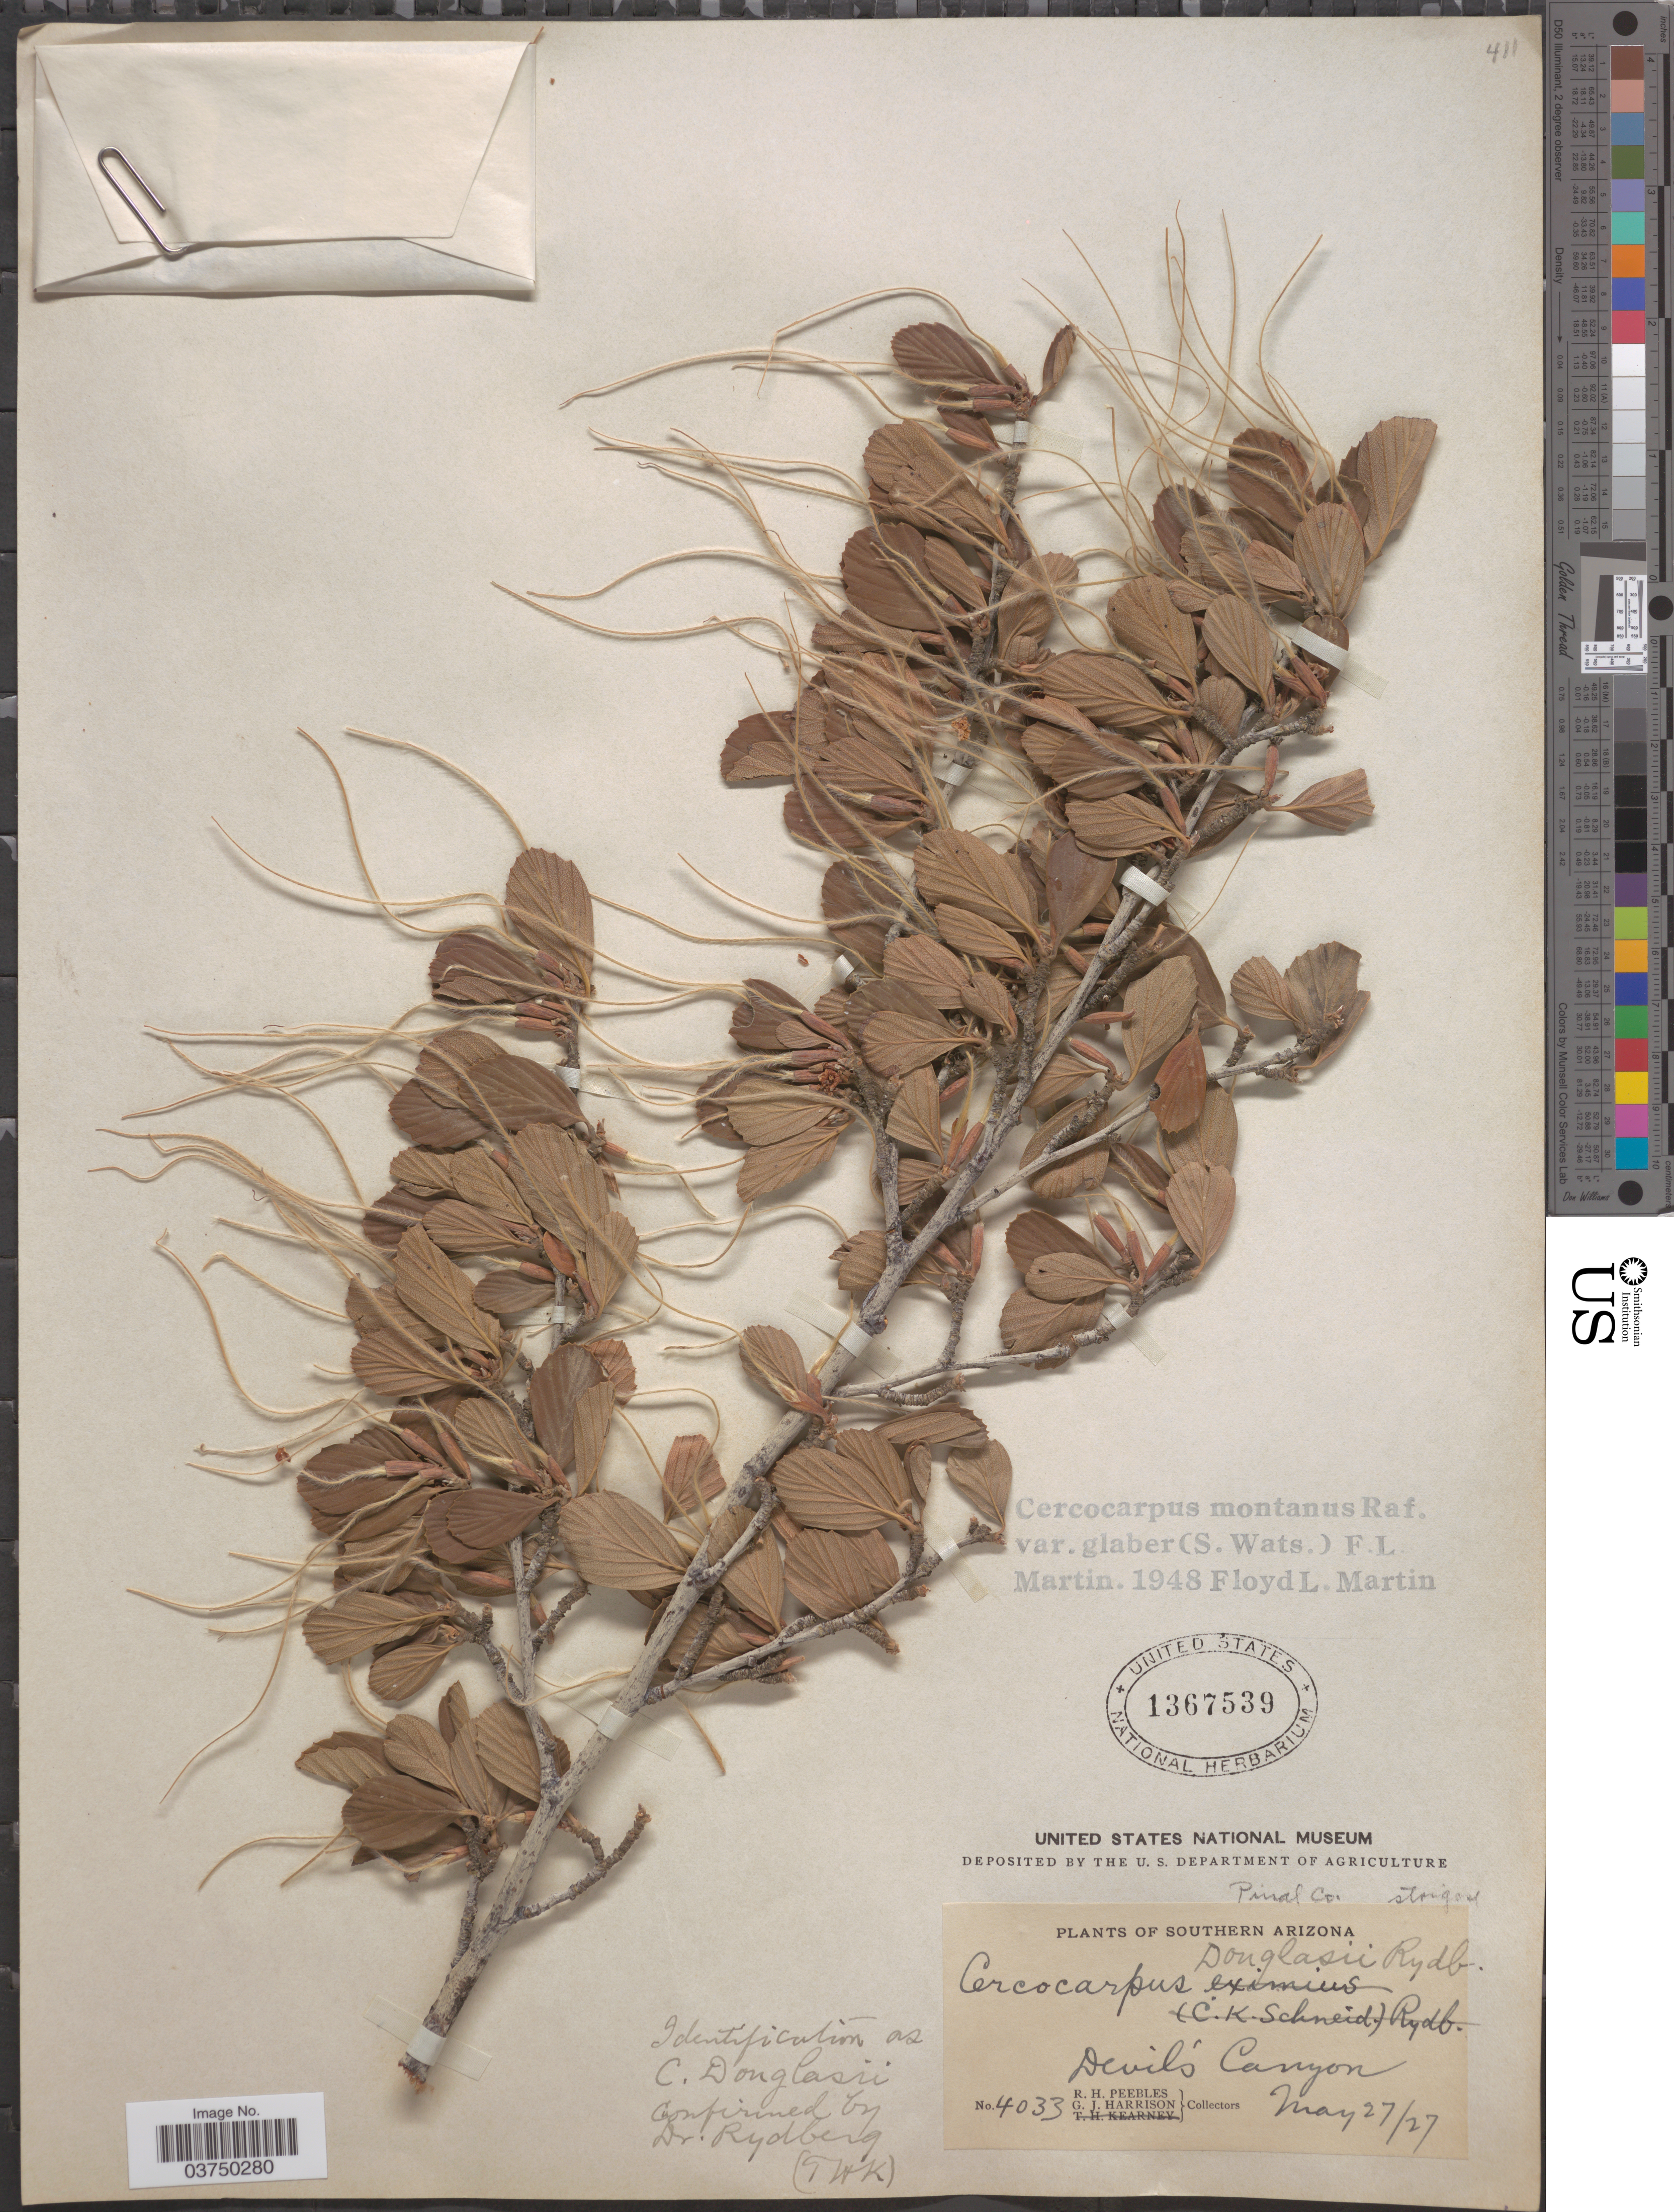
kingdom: Plantae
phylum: Tracheophyta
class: Magnoliopsida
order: Rosales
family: Rosaceae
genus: Cercocarpus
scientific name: Cercocarpus montanus var. glaber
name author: (S. Watson) F.L. Martin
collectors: R. H. Peebles & G. J. Harrison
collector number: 4033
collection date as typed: Transcribed d/m/y: 27/5/27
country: United States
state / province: Arizona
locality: Southern Arizona. Devil's Canyon. Pinal Co.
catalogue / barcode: US 1367539